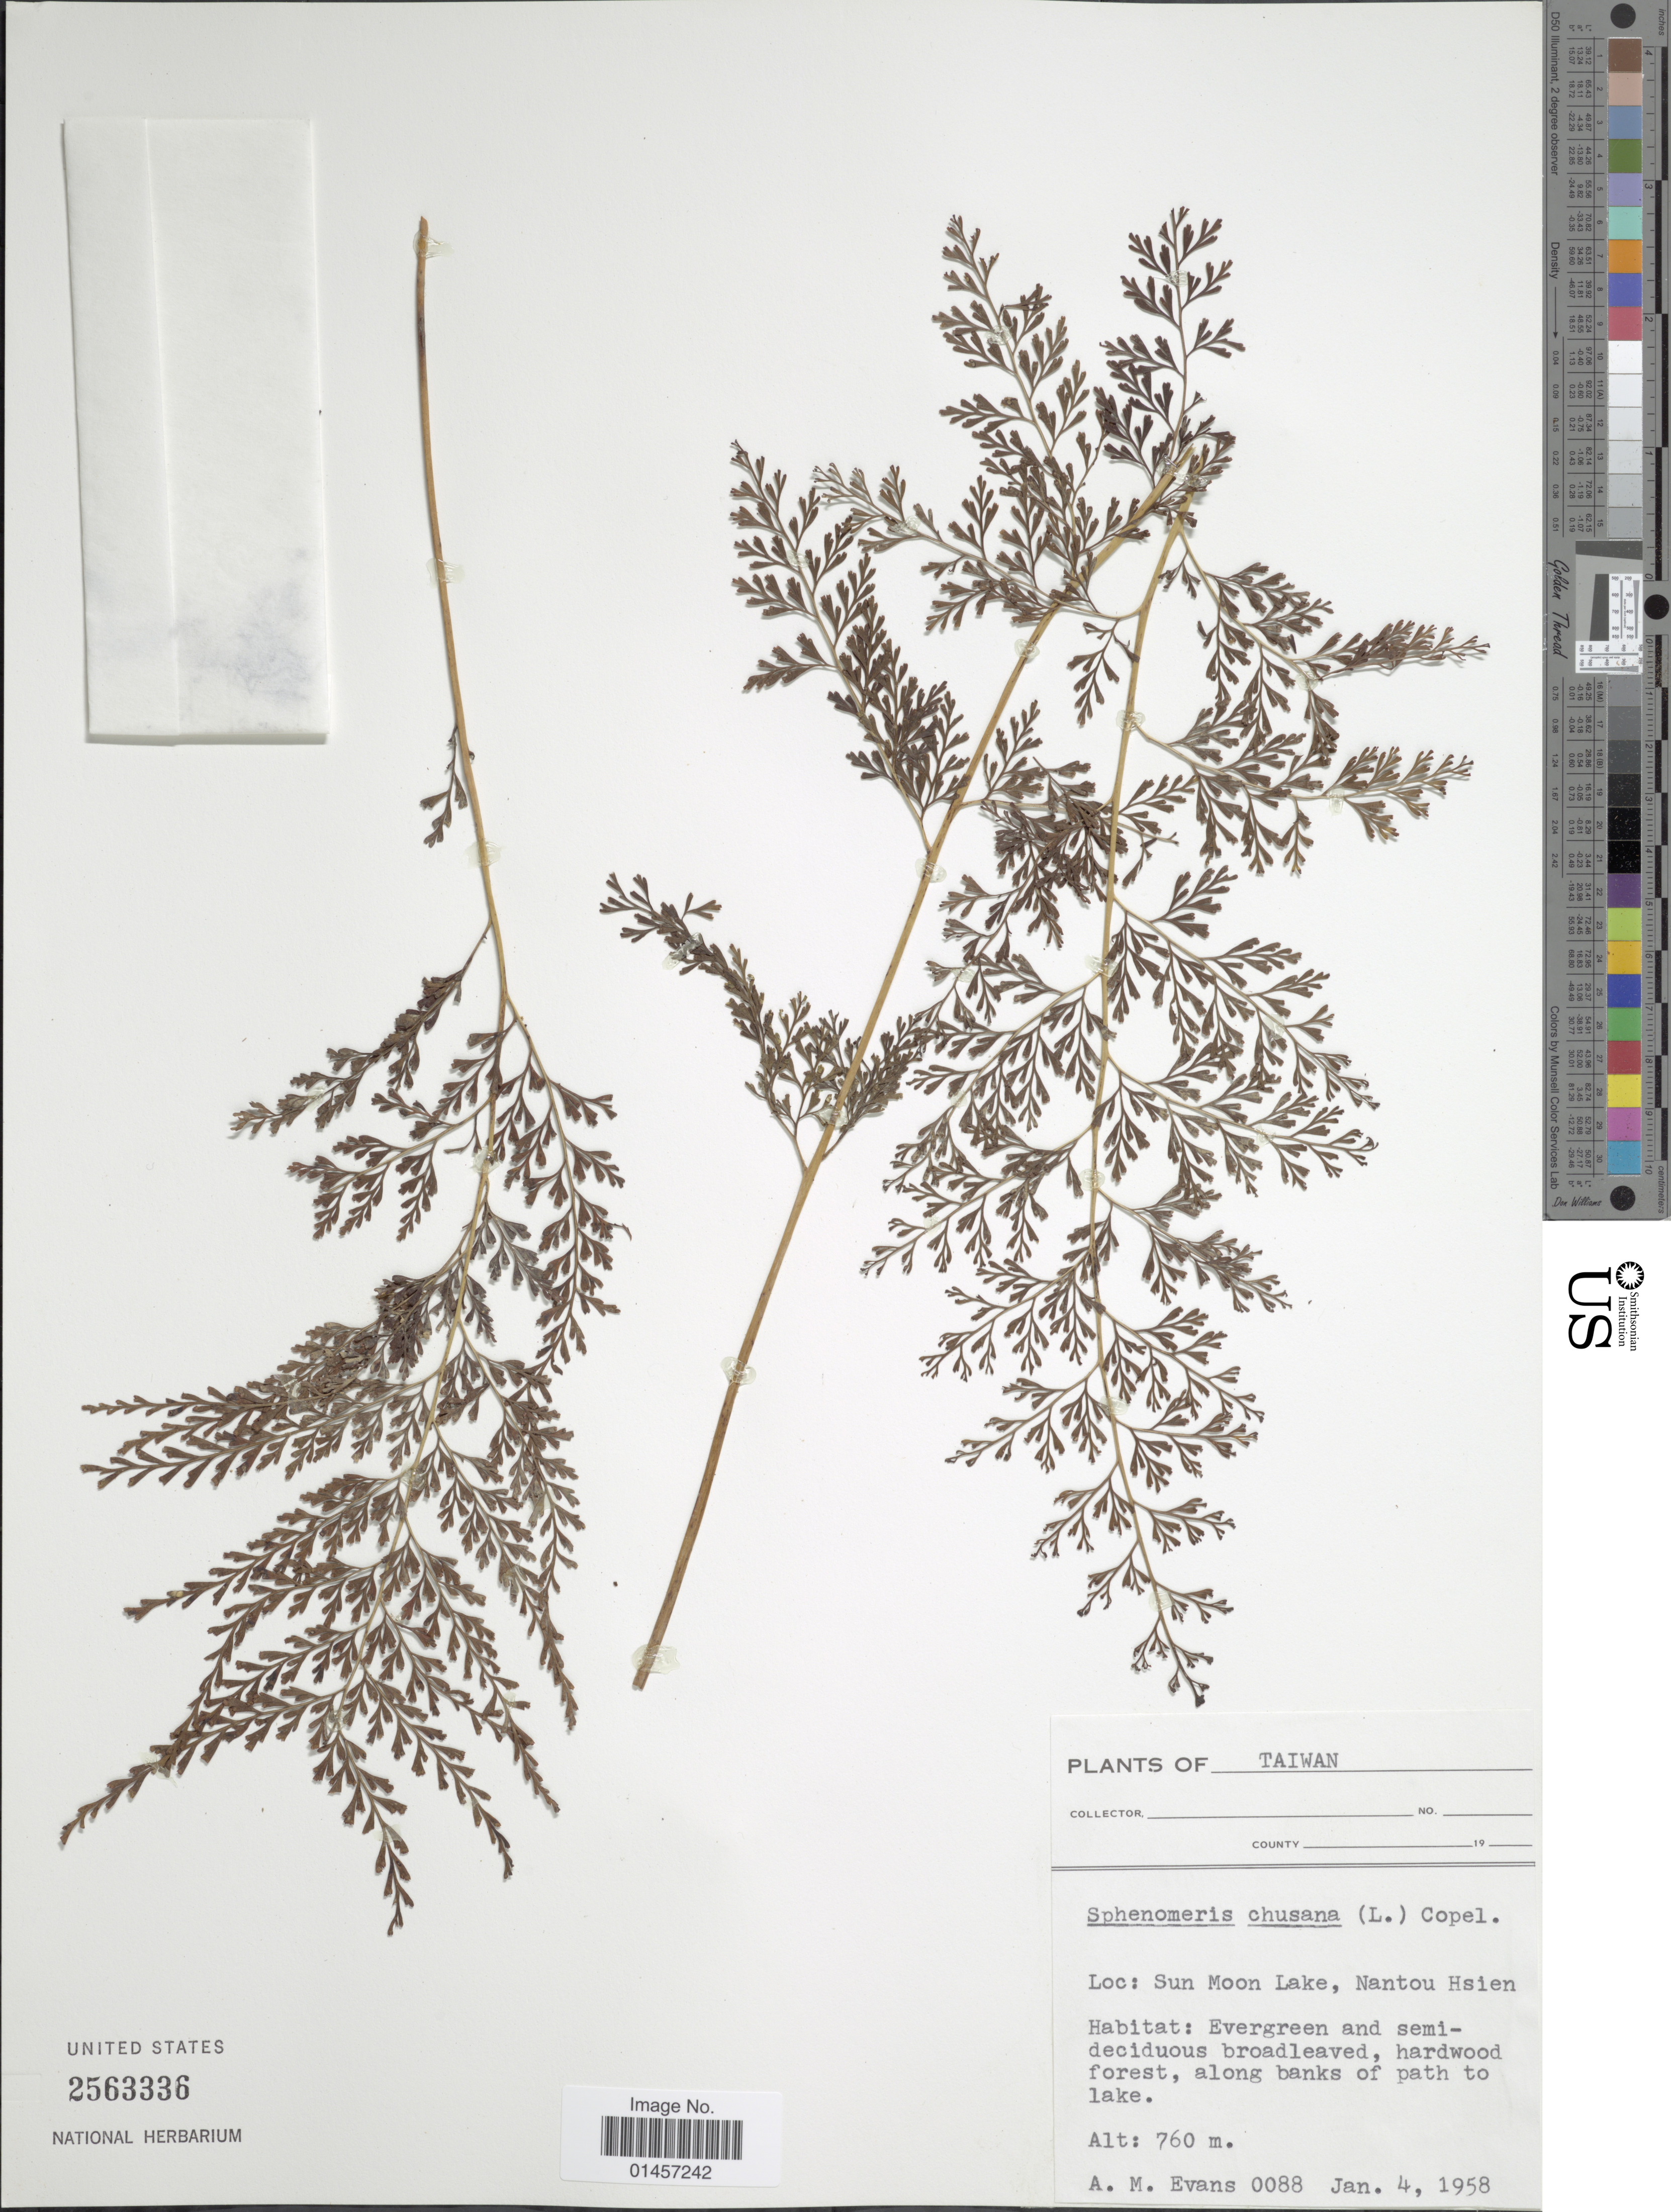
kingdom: Plantae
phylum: Tracheophyta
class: Polypodiopsida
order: Polypodiales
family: Lindsaeaceae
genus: Sphenomeris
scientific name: Sphenomeris chinensis var. chinensis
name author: (L.) Maxon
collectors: A. M. Evans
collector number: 88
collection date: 1958-01-04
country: Taiwan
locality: Taiwan, Sun Moon Lake, Nantou Hsien, along banks of path to lake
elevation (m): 760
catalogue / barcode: US 2563336